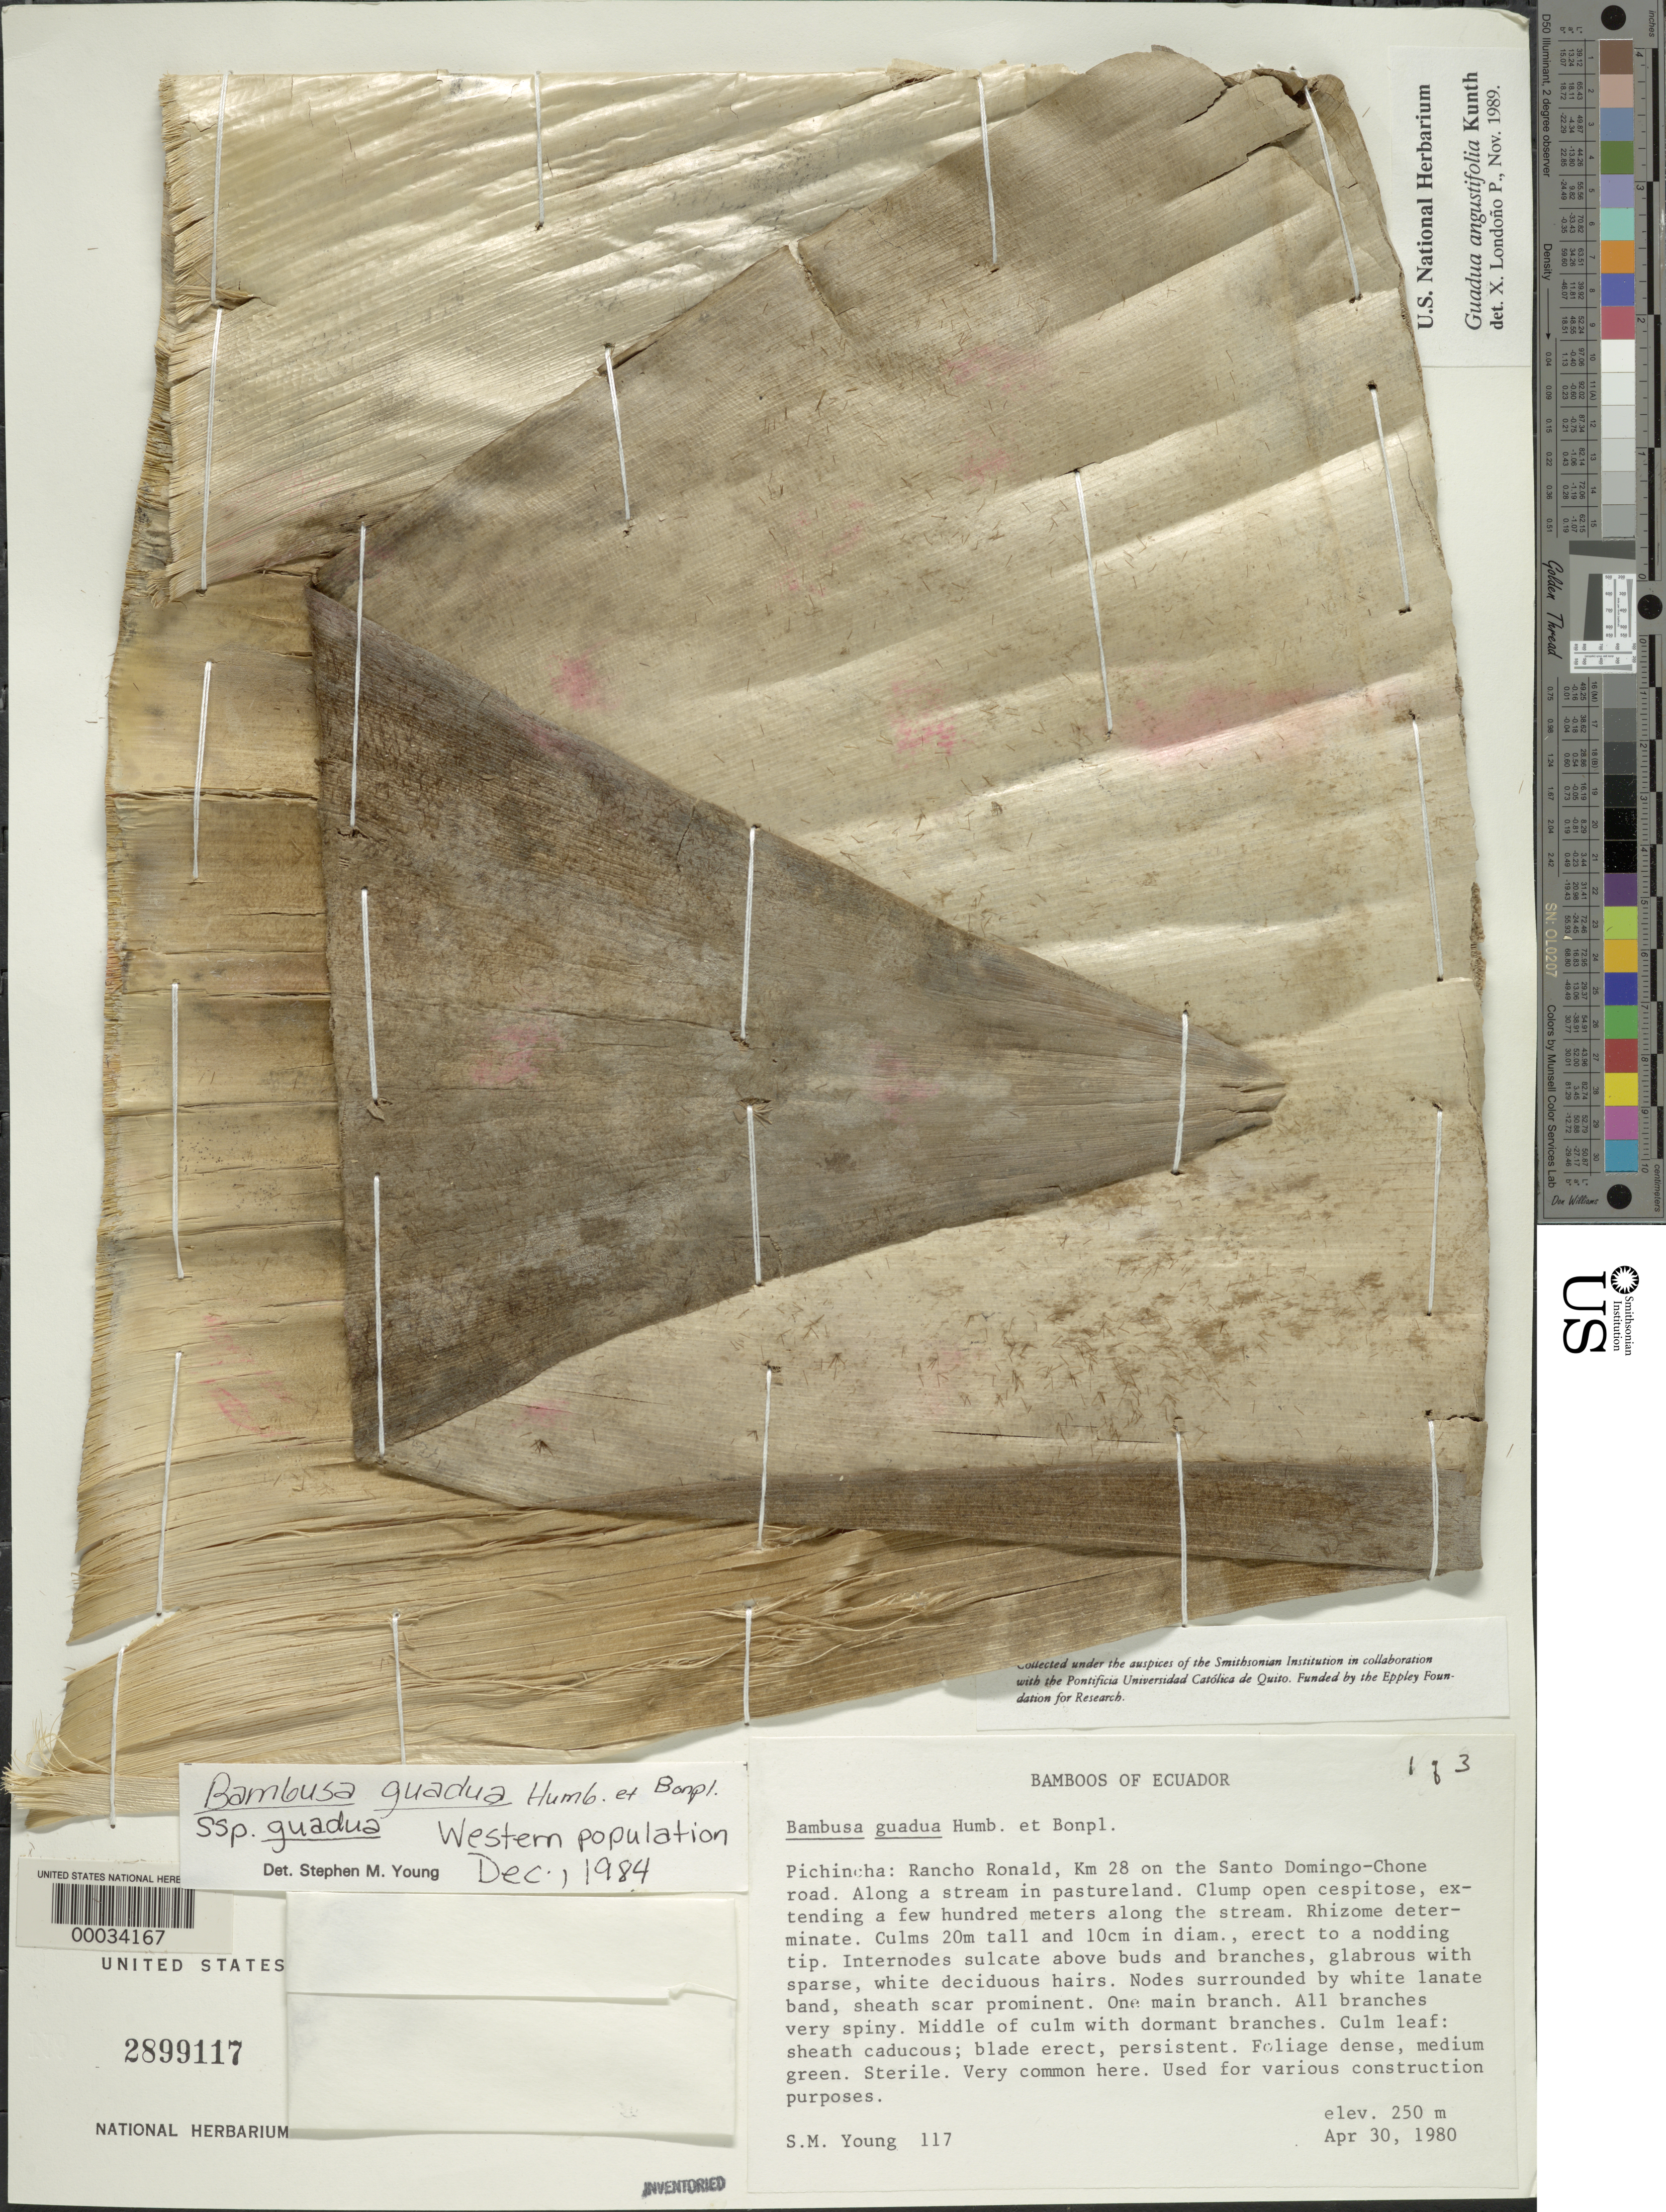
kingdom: Plantae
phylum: Tracheophyta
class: Liliopsida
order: Poales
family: Poaceae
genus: Guadua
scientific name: Guadua angustifolia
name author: Kunth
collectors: S. Young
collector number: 117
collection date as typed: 30 Apr 1980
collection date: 1980-04-30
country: Ecuador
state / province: Pichincha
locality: Rancho ronald, km 28, Santo Domingo-chOneroad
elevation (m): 250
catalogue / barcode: US 2899117